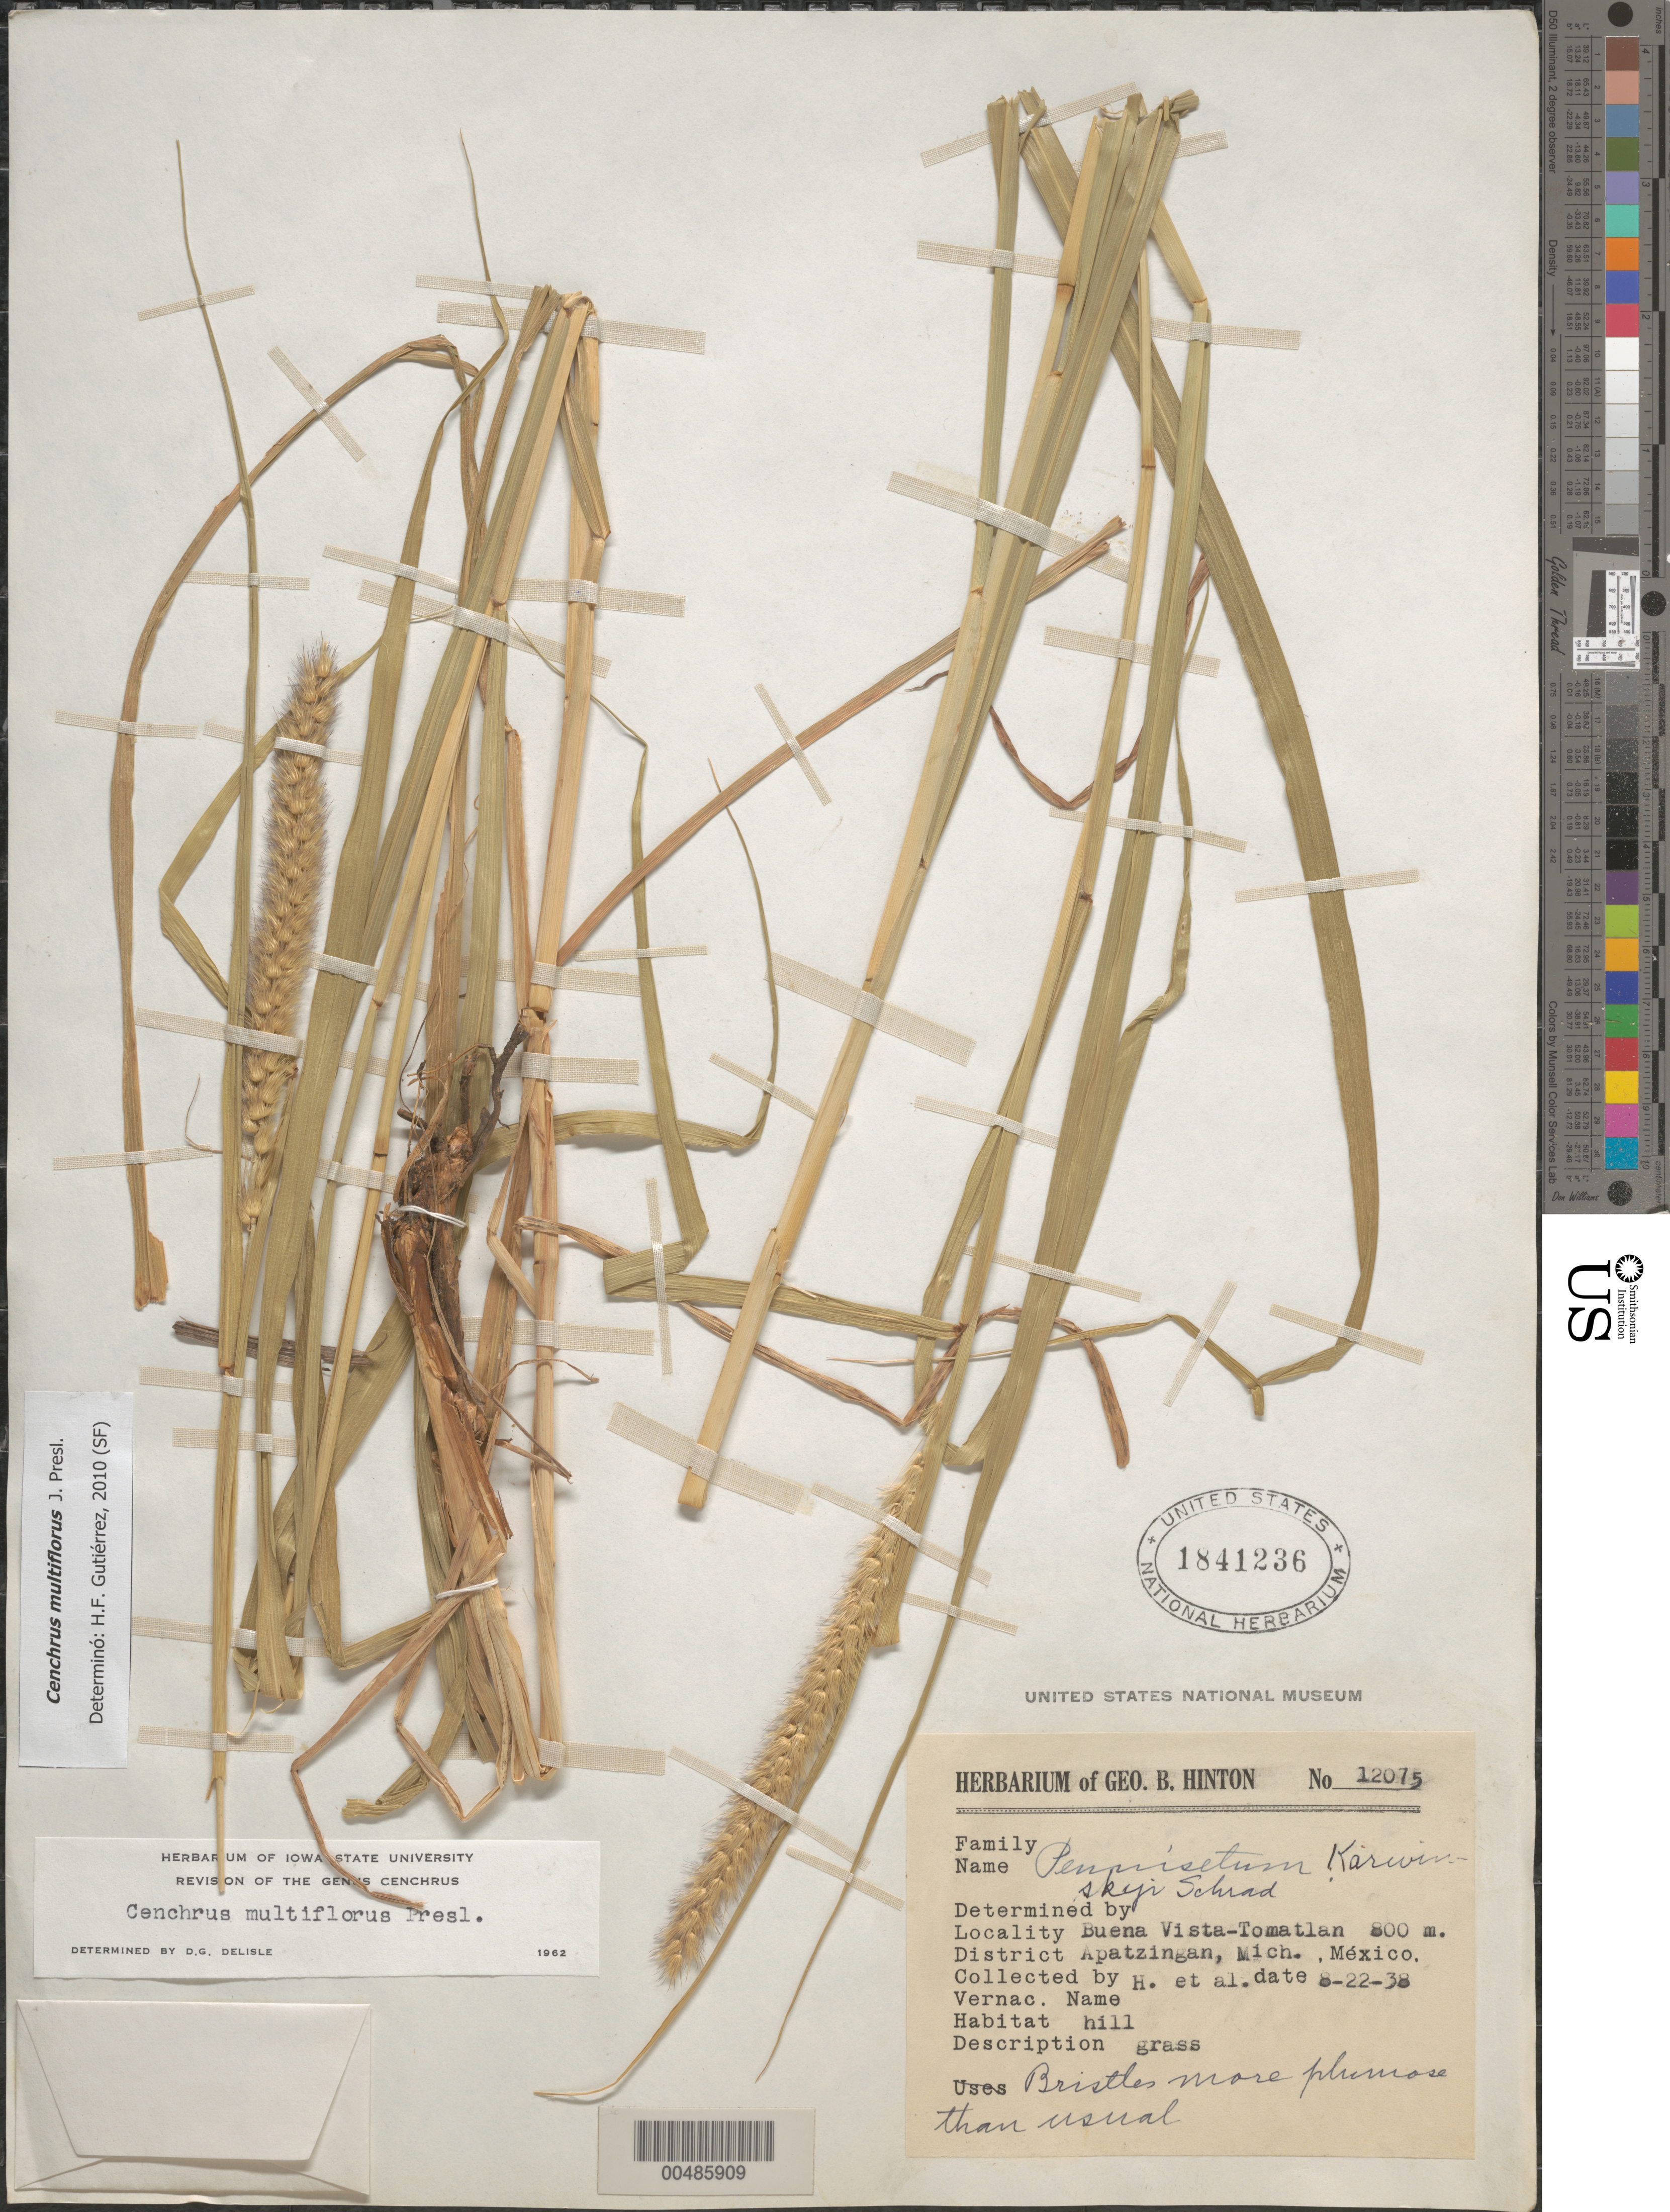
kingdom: Plantae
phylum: Tracheophyta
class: Liliopsida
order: Poales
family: Poaceae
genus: Cenchrus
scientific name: Cenchrus multiflorus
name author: C. Presl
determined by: Delisle, D. G.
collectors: G. B. Hinton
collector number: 12075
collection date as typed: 22 Aug 1938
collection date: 1938-08-22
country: Mexico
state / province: Michoacán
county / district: Apatzingán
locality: Buena Vista-Tomatlan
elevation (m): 800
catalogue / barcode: US 1841236